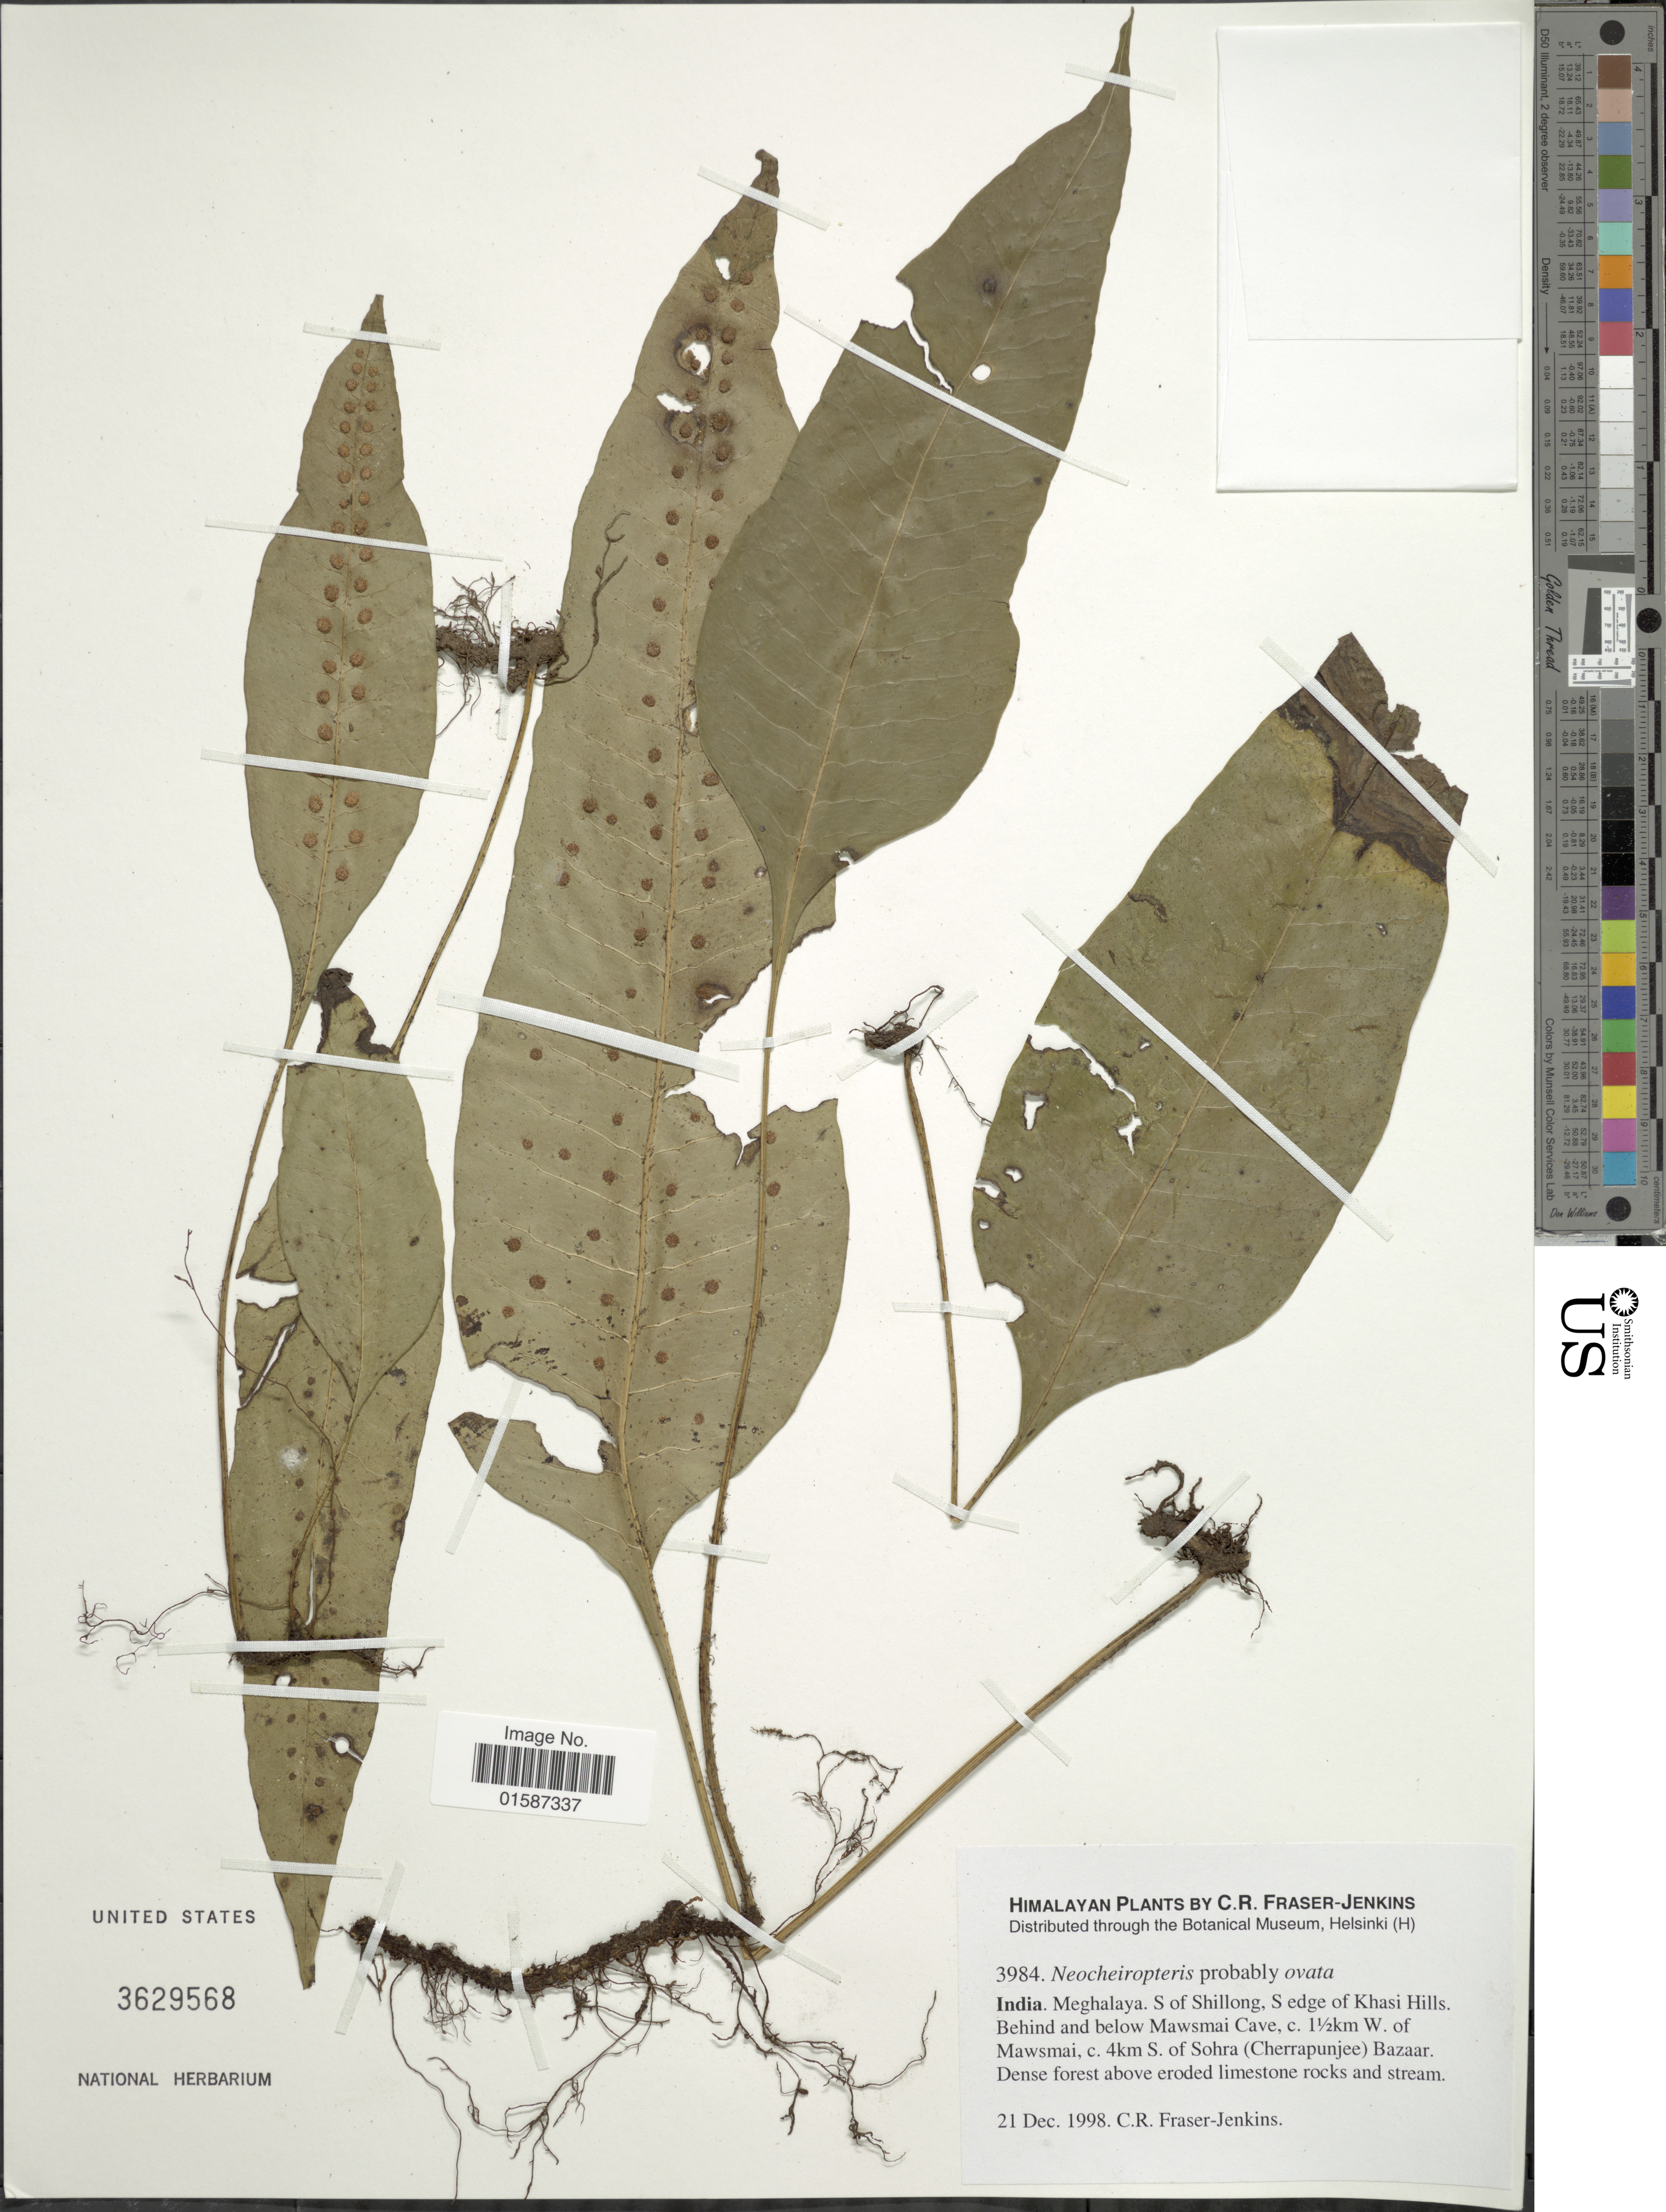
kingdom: Plantae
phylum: Tracheophyta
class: Polypodiopsida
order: Polypodiales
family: Polypodiaceae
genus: Neolepisorus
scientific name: Neolepisorus ovatus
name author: (Bedd.) Ching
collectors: C. R. Fraser-Jenkins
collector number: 3984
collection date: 1998-12-21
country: India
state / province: Meghalaya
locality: India, Meghalaya, S of Shillong, S edge of Khasi Hills, behind and below Mawsmai Cave, c. 1,5km W. of Mawsmai, c. 4Km S. of Sohra (Cherrapunjee) Bazaar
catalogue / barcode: US 3629568